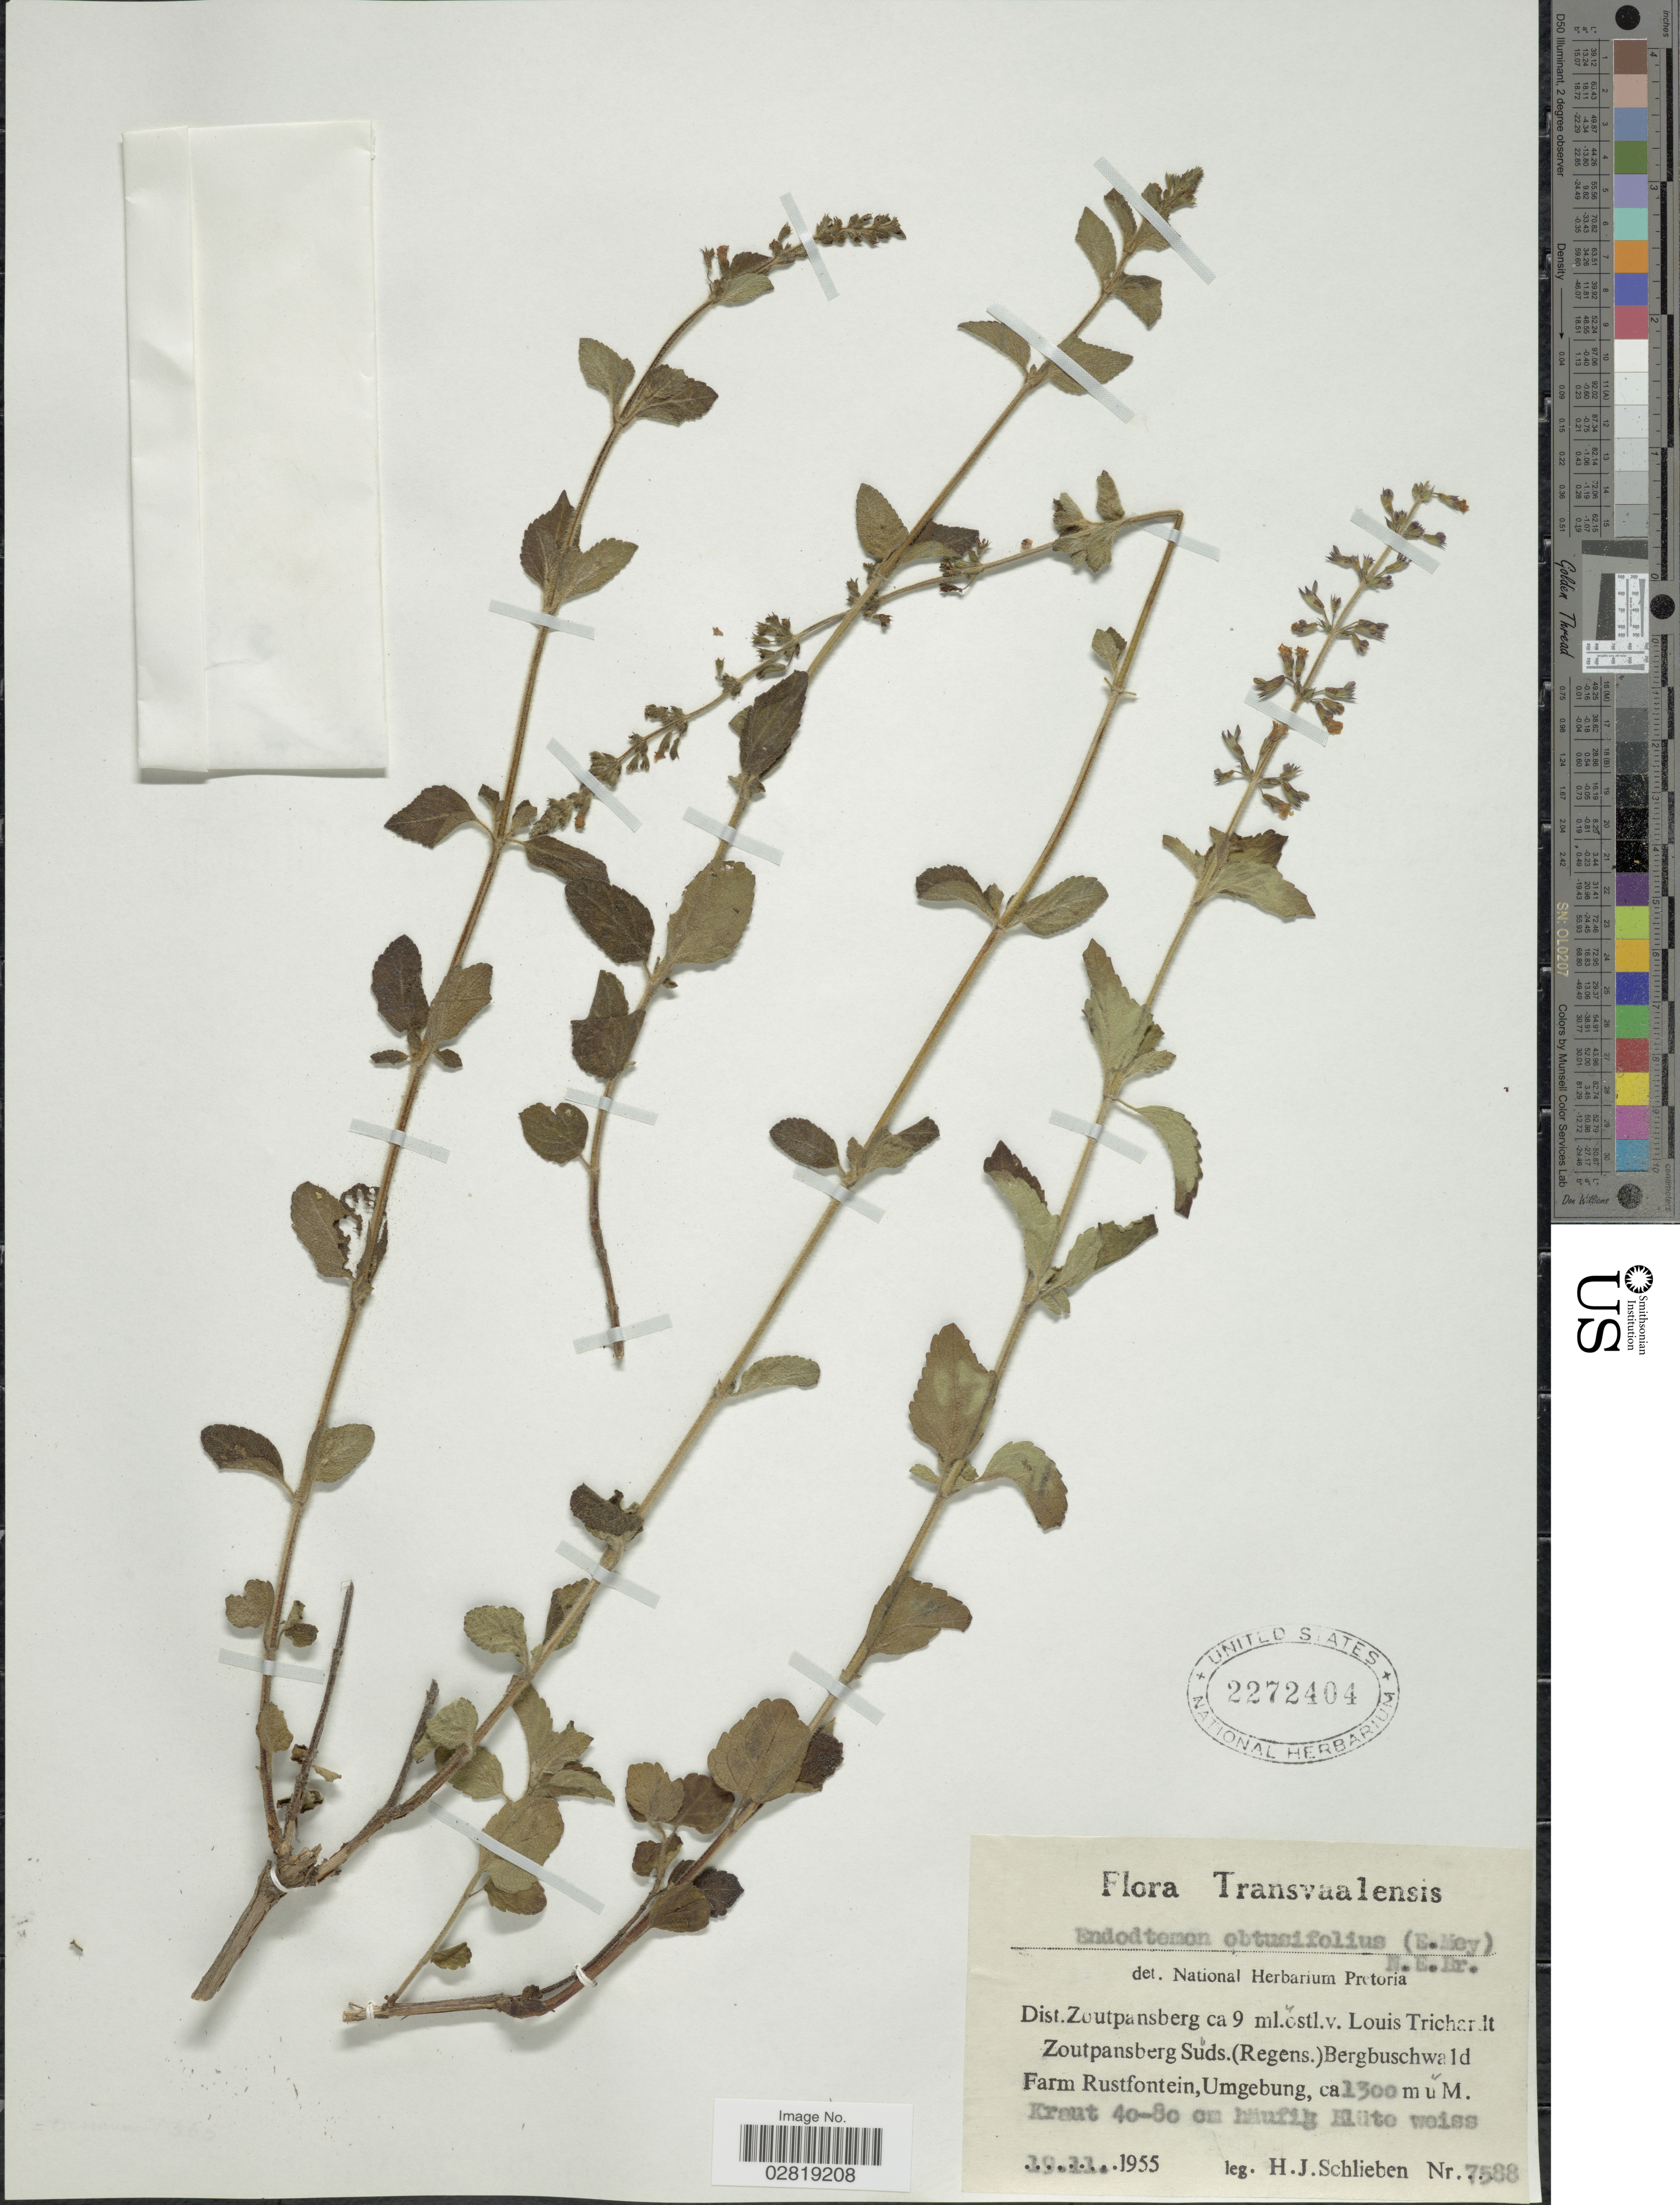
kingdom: Plantae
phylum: Tracheophyta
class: Magnoliopsida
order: Lamiales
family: Lamiaceae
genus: Endostemon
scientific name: Endostemon obtusifolius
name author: (E. Mey.) N.E. Br.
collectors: H. J. Schlieben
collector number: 7588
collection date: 1955-11-19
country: South Africa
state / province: Limpopo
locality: Transvaalensis. Dist. Zoutpansberg ca 9 ml. östl. v. Louis Trichardt. Zoutpansberg Süds. (Regens.) Bergbuschwald, Farm Rustfontein, Umgebung.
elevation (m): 1300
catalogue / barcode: US 2272404